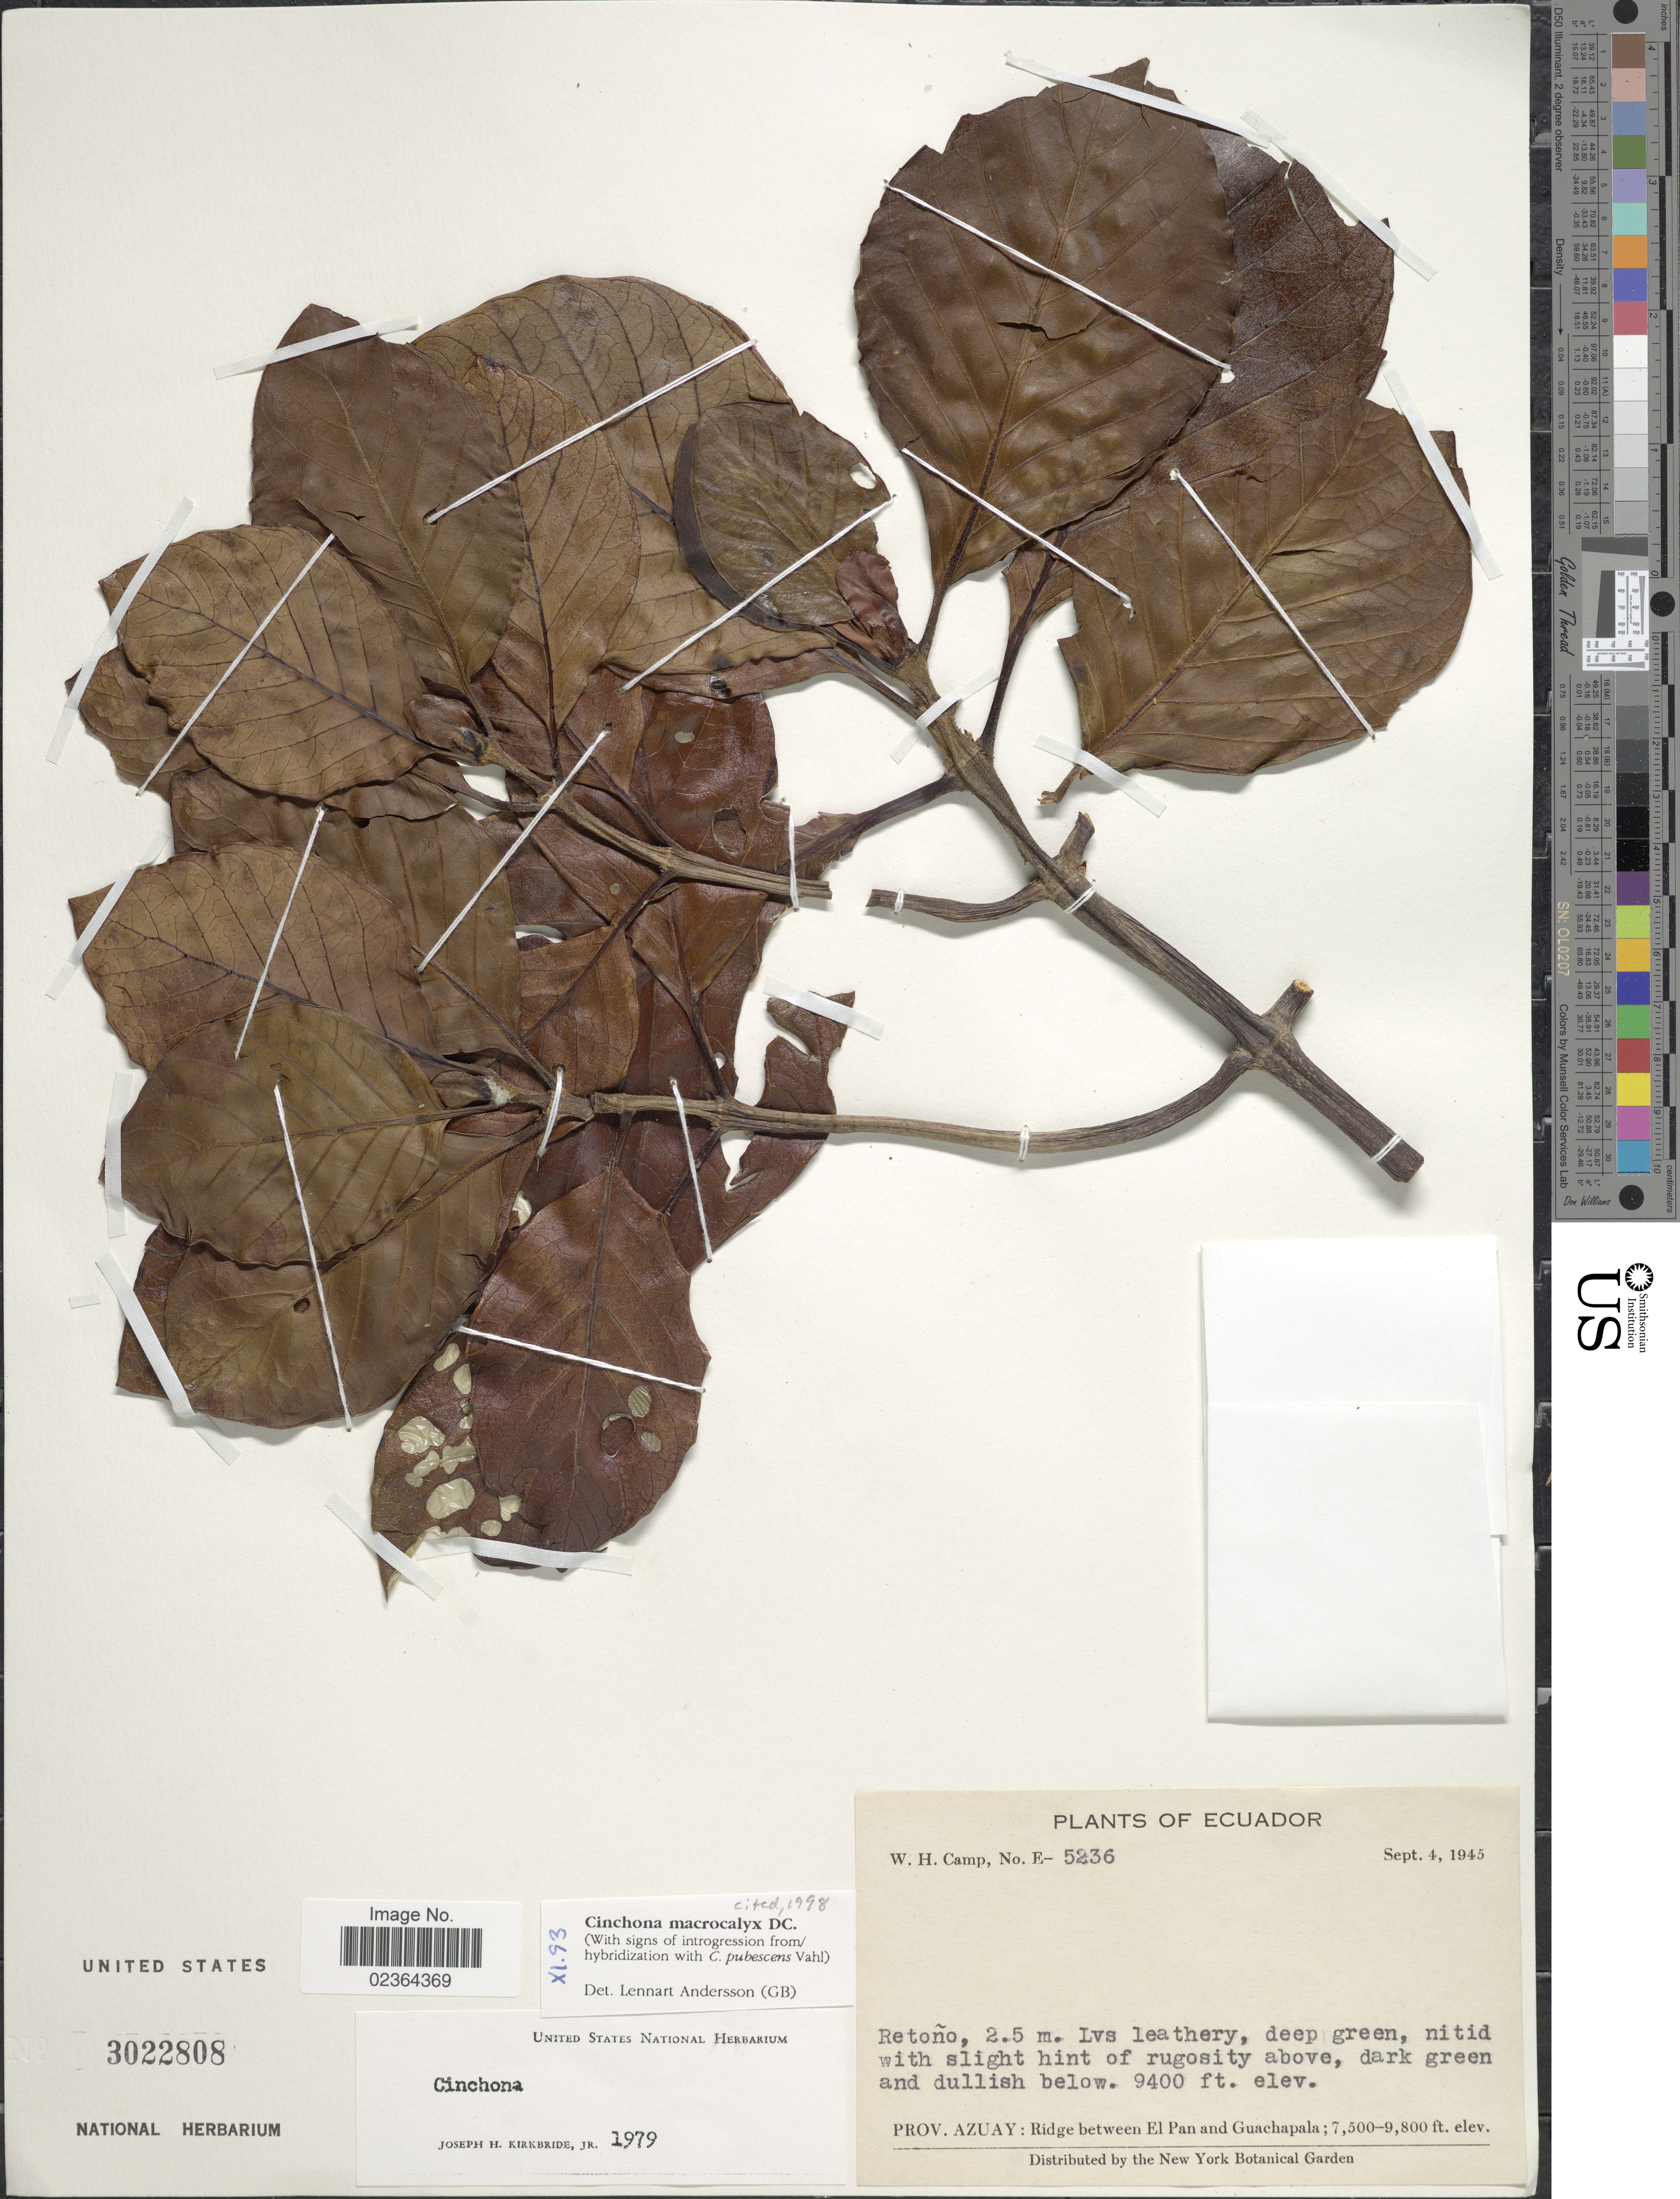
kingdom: Plantae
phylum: Tracheophyta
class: Magnoliopsida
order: Gentianales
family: Rubiaceae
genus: Cinchona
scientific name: Cinchona macrocalyx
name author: Pav. ex DC.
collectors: W. H. Camp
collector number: E-5236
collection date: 1945-09-04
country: Ecuador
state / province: Azuay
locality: Prov. Azuay: Ridge between El Pan and Guachapala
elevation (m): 2865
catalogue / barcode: US 3022808